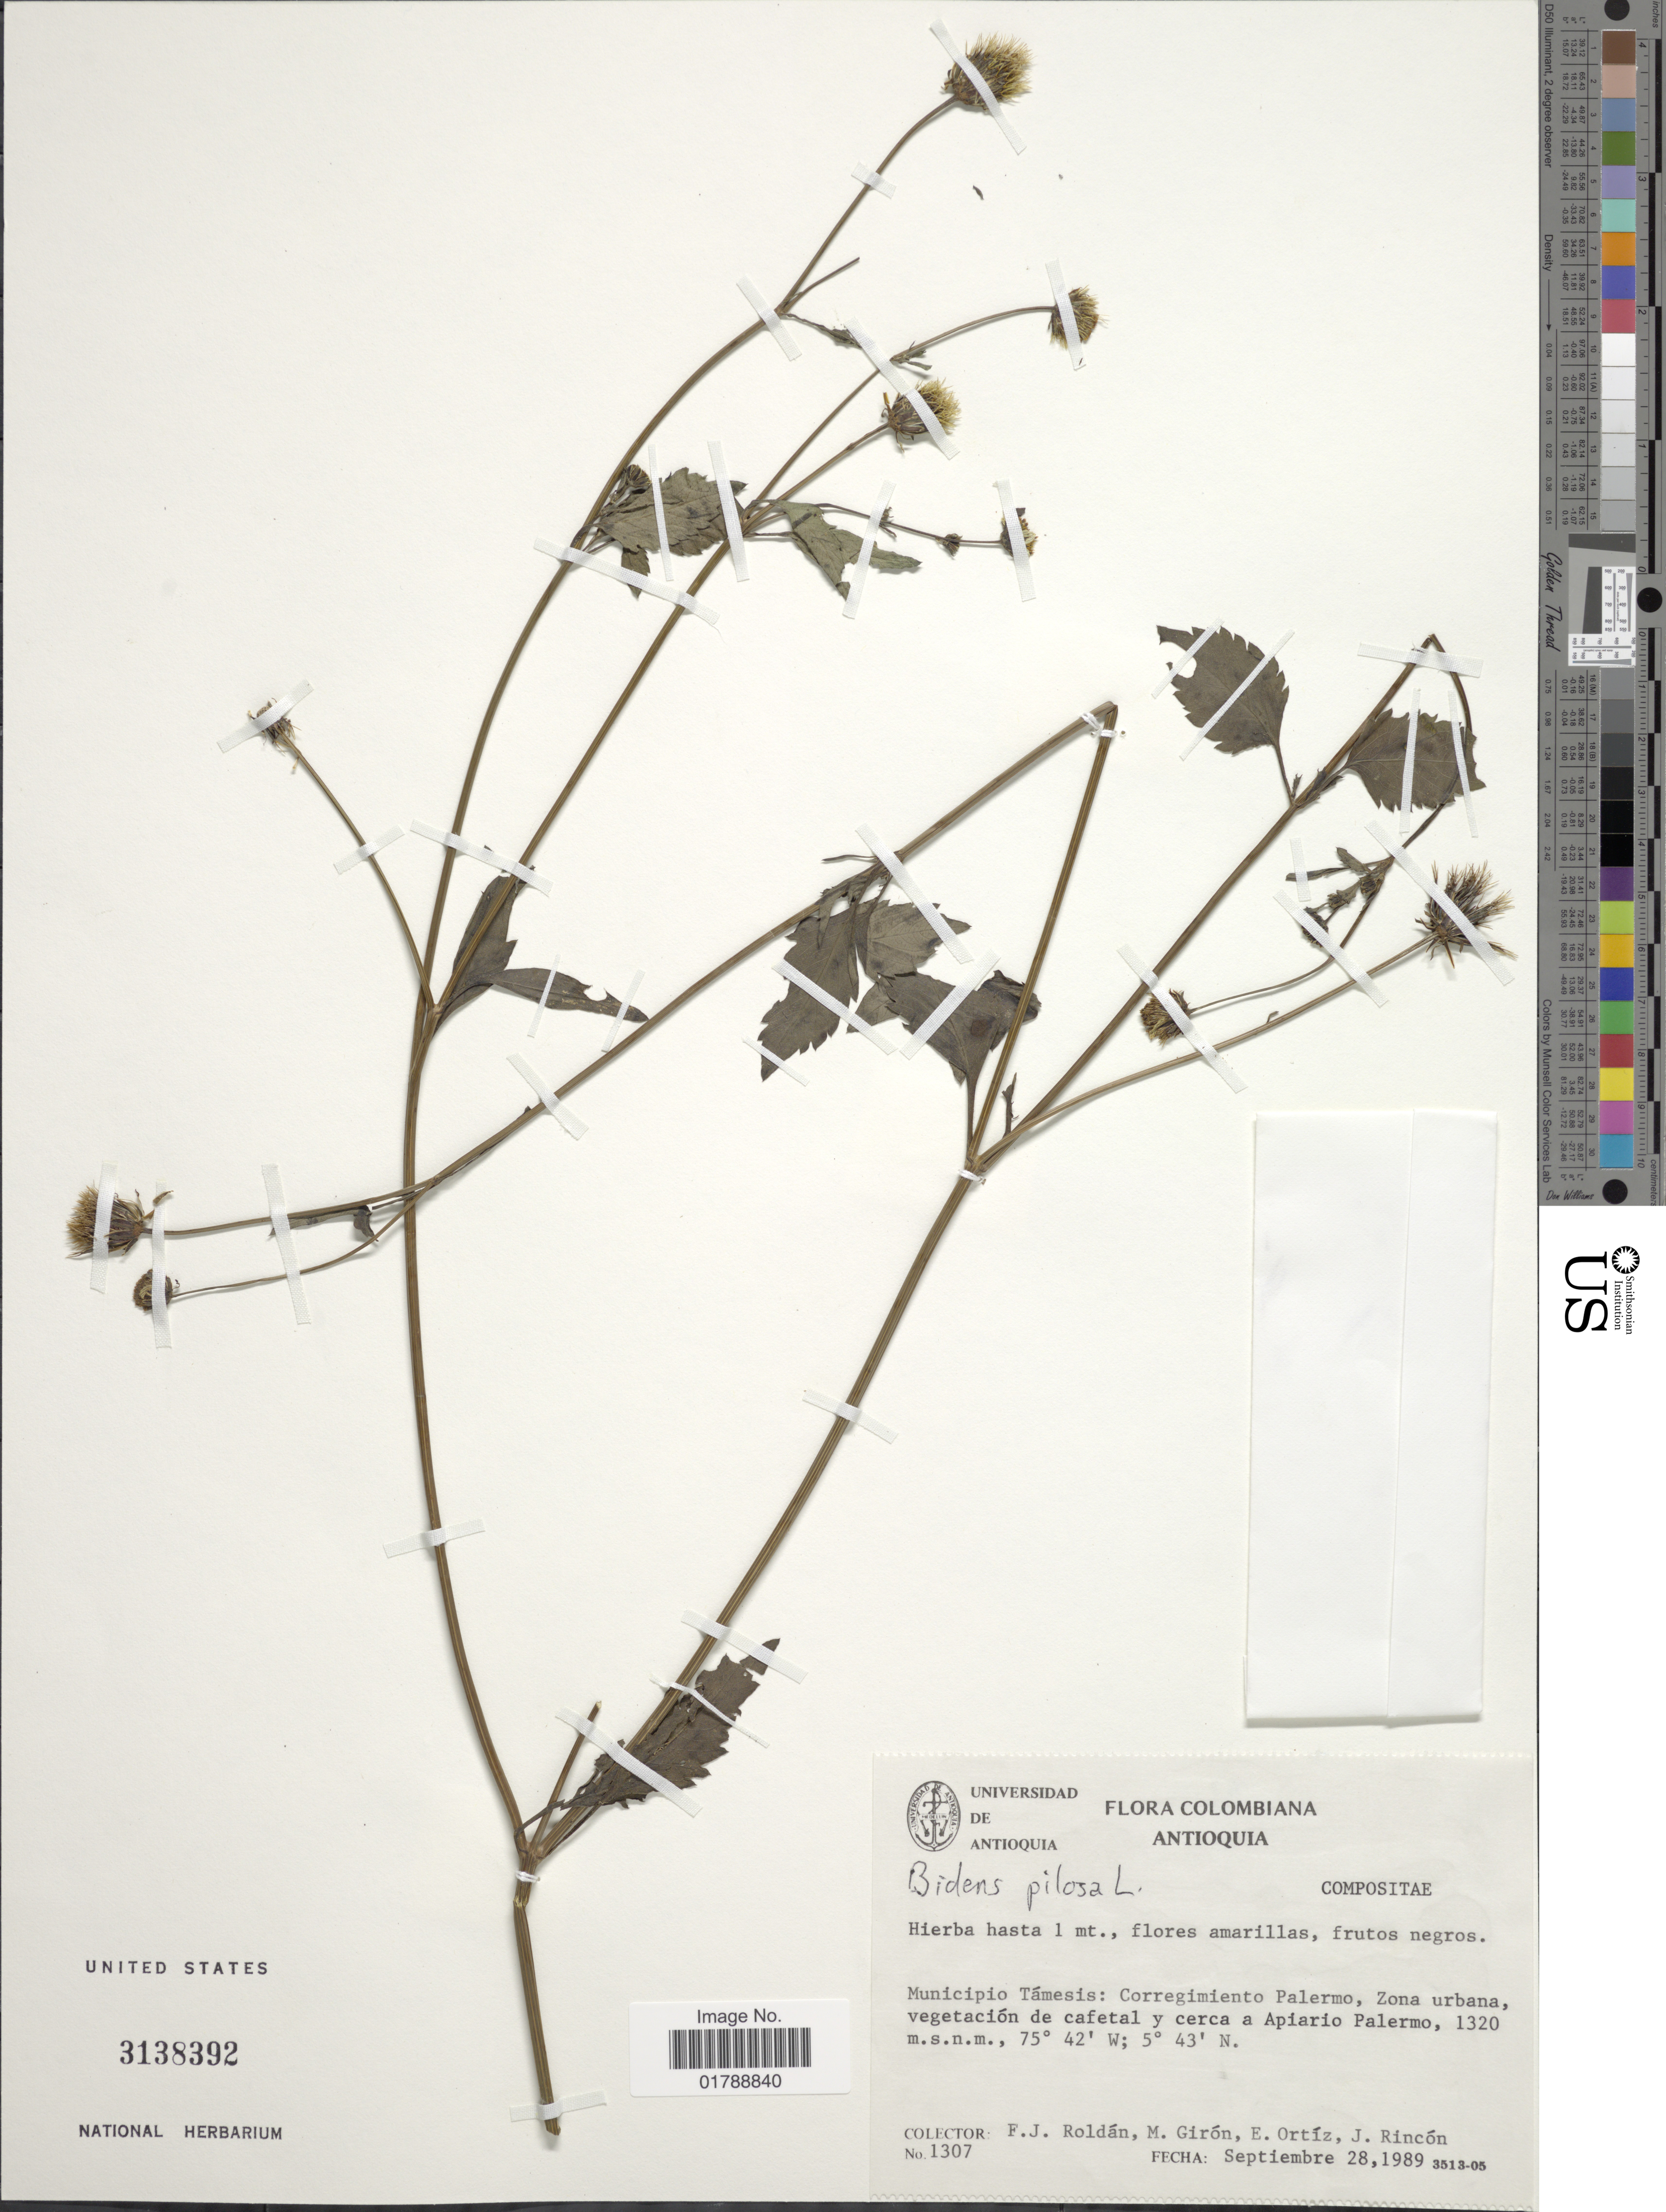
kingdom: Plantae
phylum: Tracheophyta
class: Magnoliopsida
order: Asterales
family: Asteraceae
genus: Bidens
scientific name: Bidens pilosa var. radiata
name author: (Sch. Bip.) J.A. Schmidt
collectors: F. J. Roldán, M. Girón, E. Ortíz & J. Rincón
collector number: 1307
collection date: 1989-09-28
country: Colombia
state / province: Antioquia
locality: Municipio Támesis: Corregimiento Palermo, Zona urbana, vegetación de cafetal y cerca a Apiario Palermo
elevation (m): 1320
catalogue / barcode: US 3138392